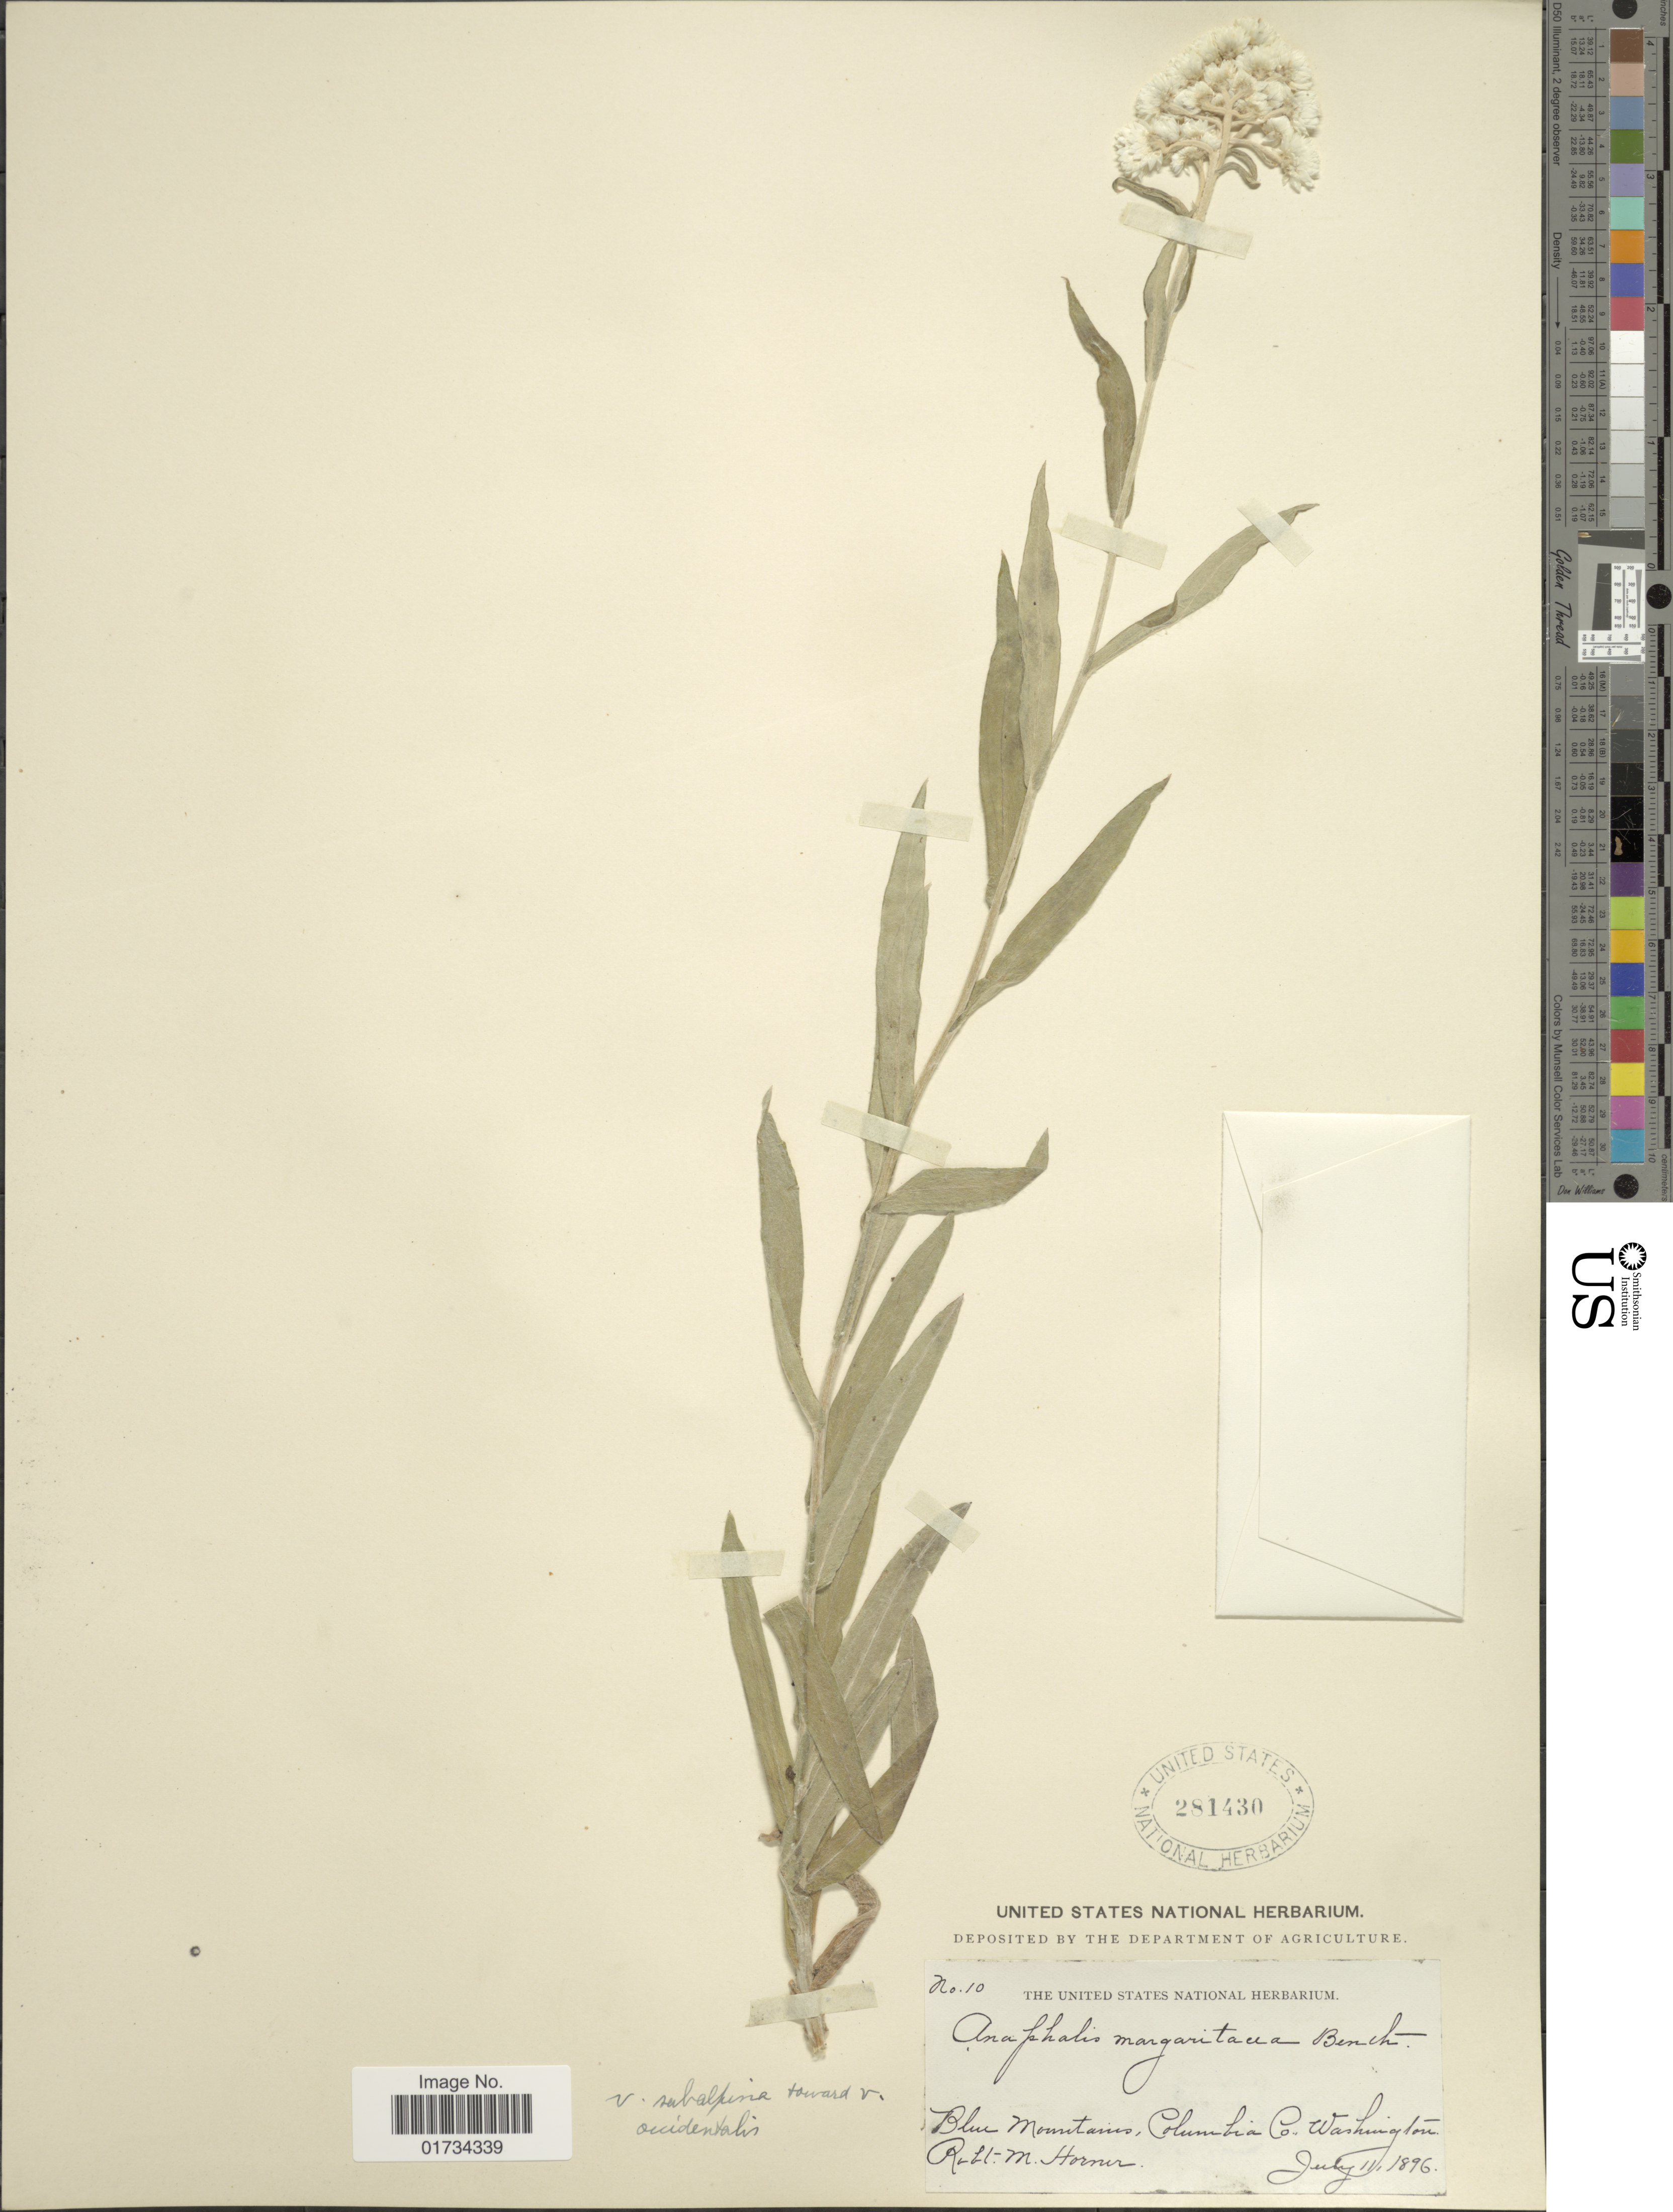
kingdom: Plantae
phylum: Tracheophyta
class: Magnoliopsida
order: Asterales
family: Asteraceae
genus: Anaphalis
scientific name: Anaphalis subalpina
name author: (A. Gray) Rydb.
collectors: R. Horner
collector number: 10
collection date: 1896-07-11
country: United States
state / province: Washington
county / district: Columbia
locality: Blue Mountains, Columbia Co., Washington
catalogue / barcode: US 281430